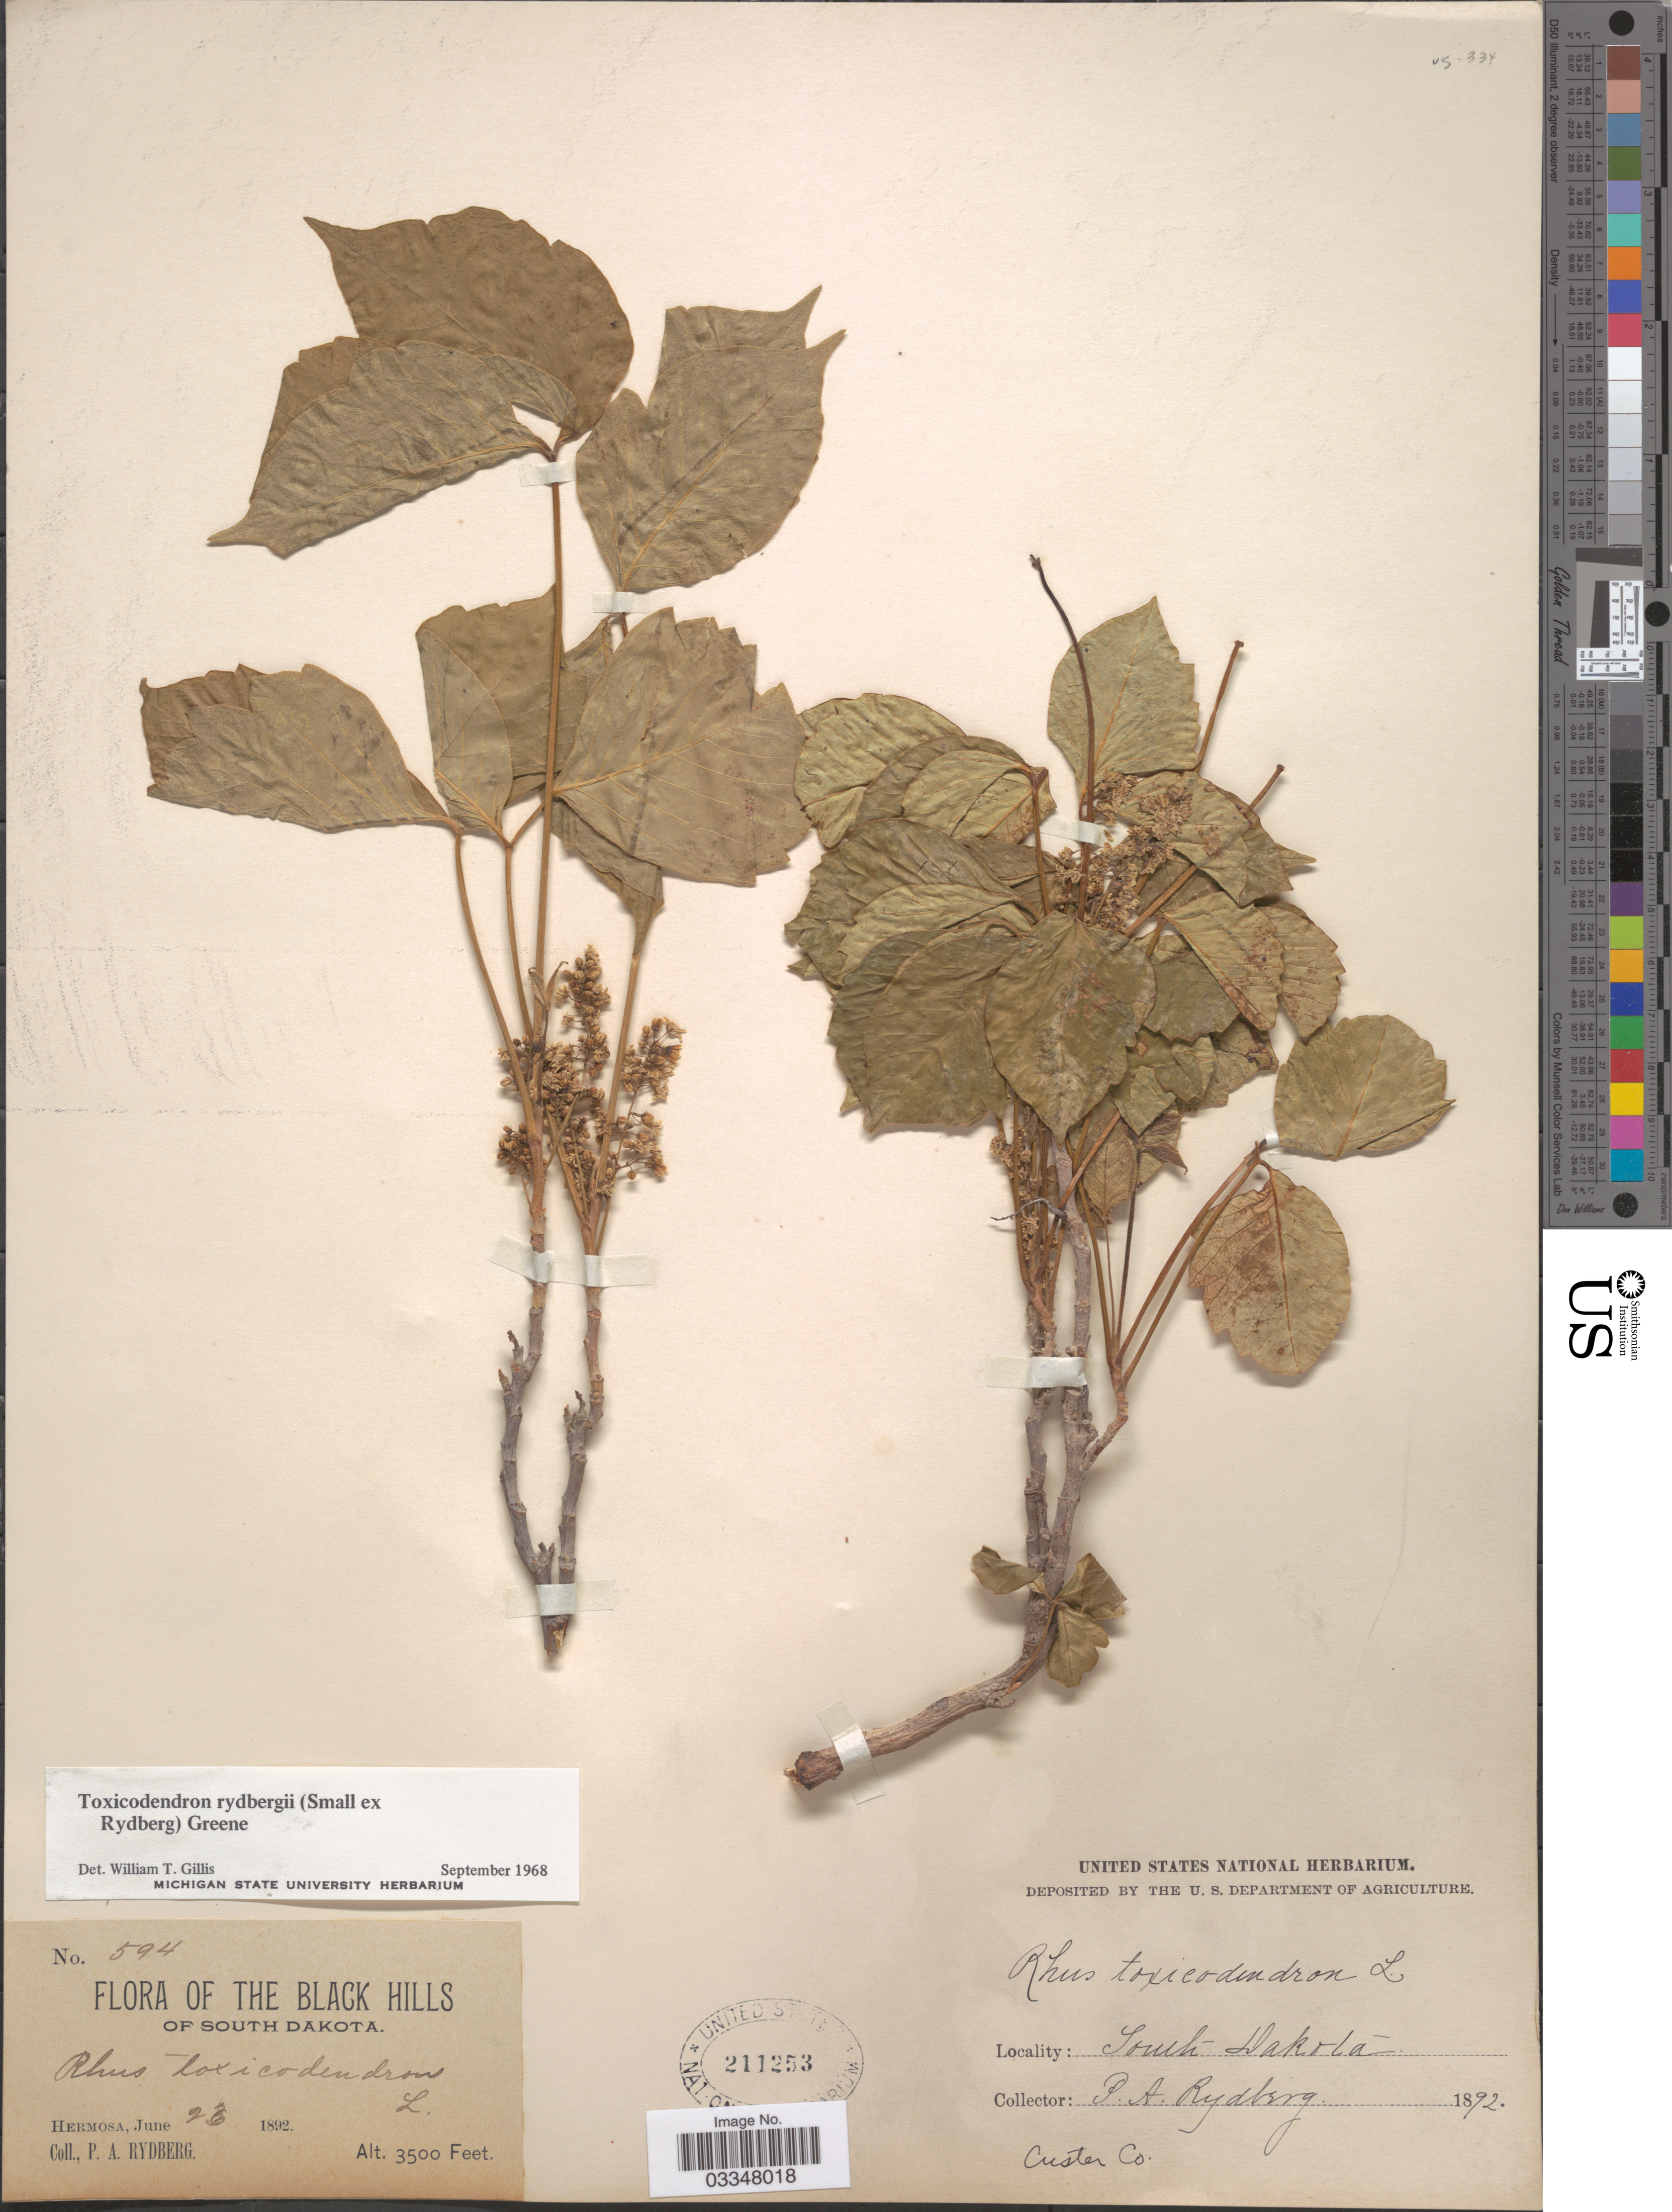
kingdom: Plantae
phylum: Tracheophyta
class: Magnoliopsida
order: Sapindales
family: Anacardiaceae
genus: Toxicodendron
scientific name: Toxicodendron radicans subsp. rydbergii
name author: (Small & Rydb.) Á. Löve & D. Löve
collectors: P. A. Rydberg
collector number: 594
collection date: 1892-06-23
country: United States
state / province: South Dakota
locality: The Black Hills of South Dakota. Hermosa. Custer Co.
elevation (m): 1067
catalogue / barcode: US 211253